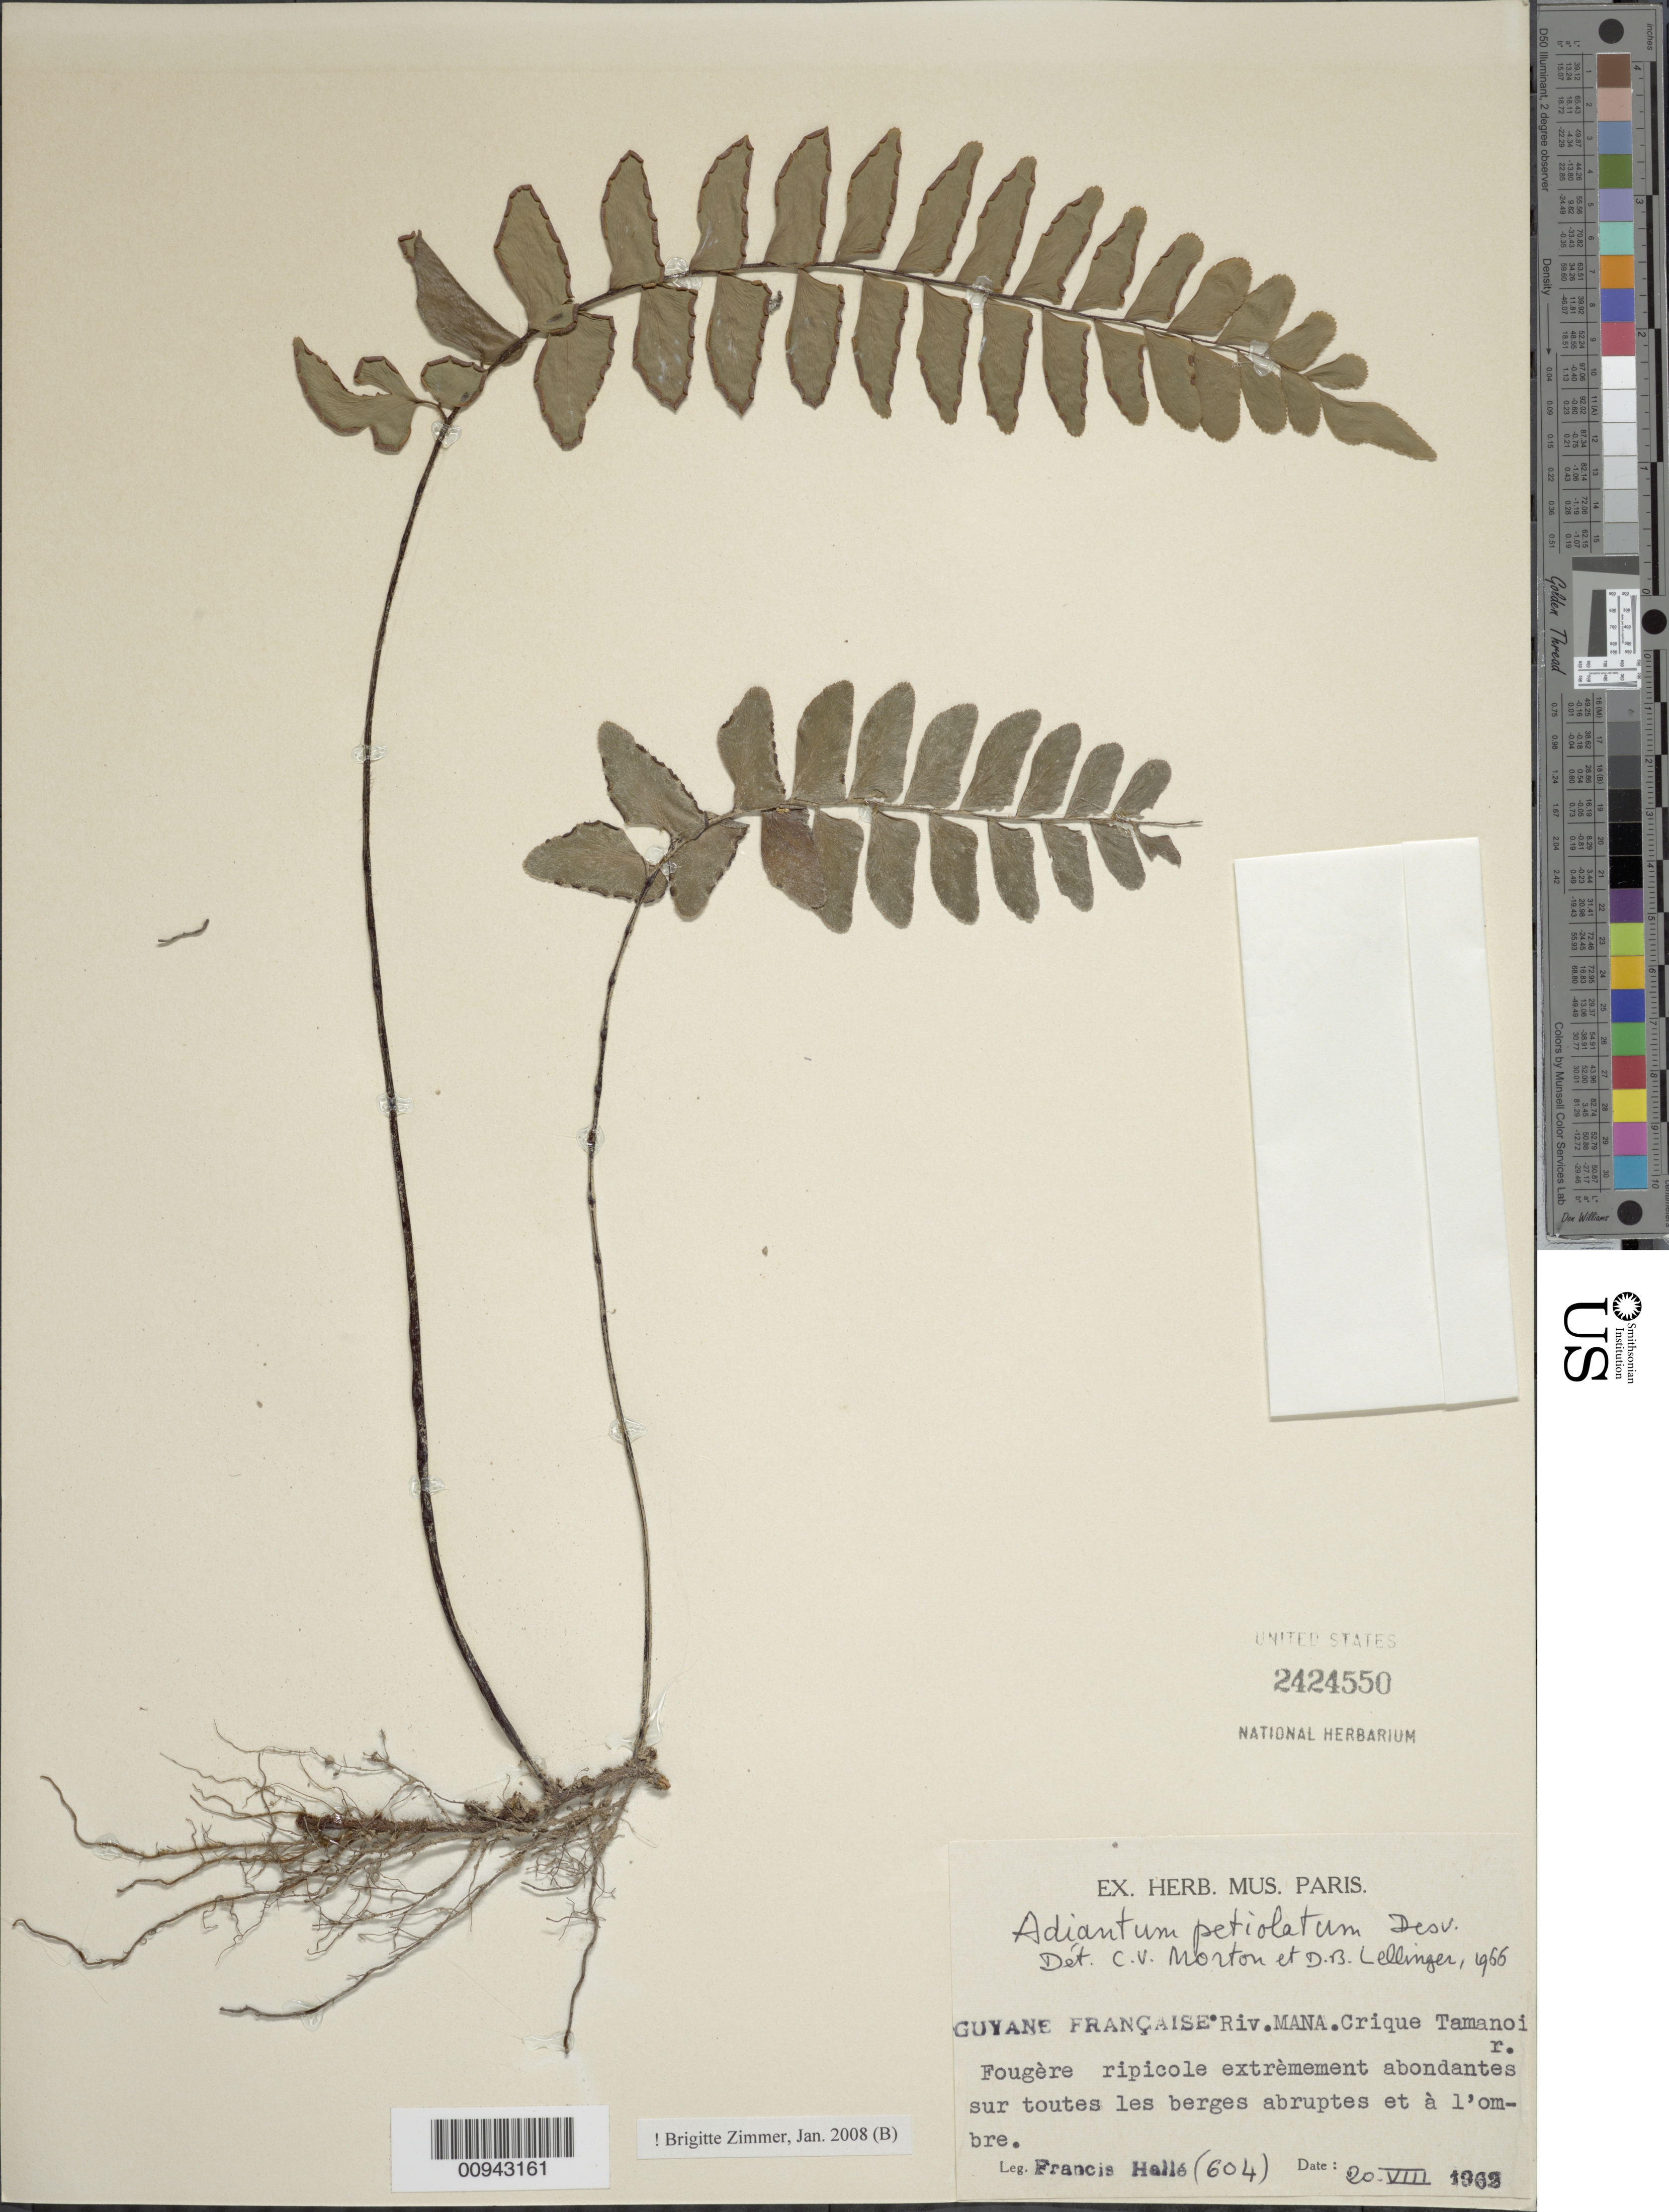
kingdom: Plantae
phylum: Tracheophyta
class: Polypodiopsida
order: Polypodiales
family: Pteridaceae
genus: Adiantum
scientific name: Adiantum petiolatum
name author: Desv.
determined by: Zimmer, B.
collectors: F. Hallé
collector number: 604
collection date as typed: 20-Aug-62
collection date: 1962-08-20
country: French Guiana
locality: Riviere Mana, Crique Tamanoir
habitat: Ripicole; sur toutes les berges abruptes et a l'ombre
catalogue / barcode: US 2424550